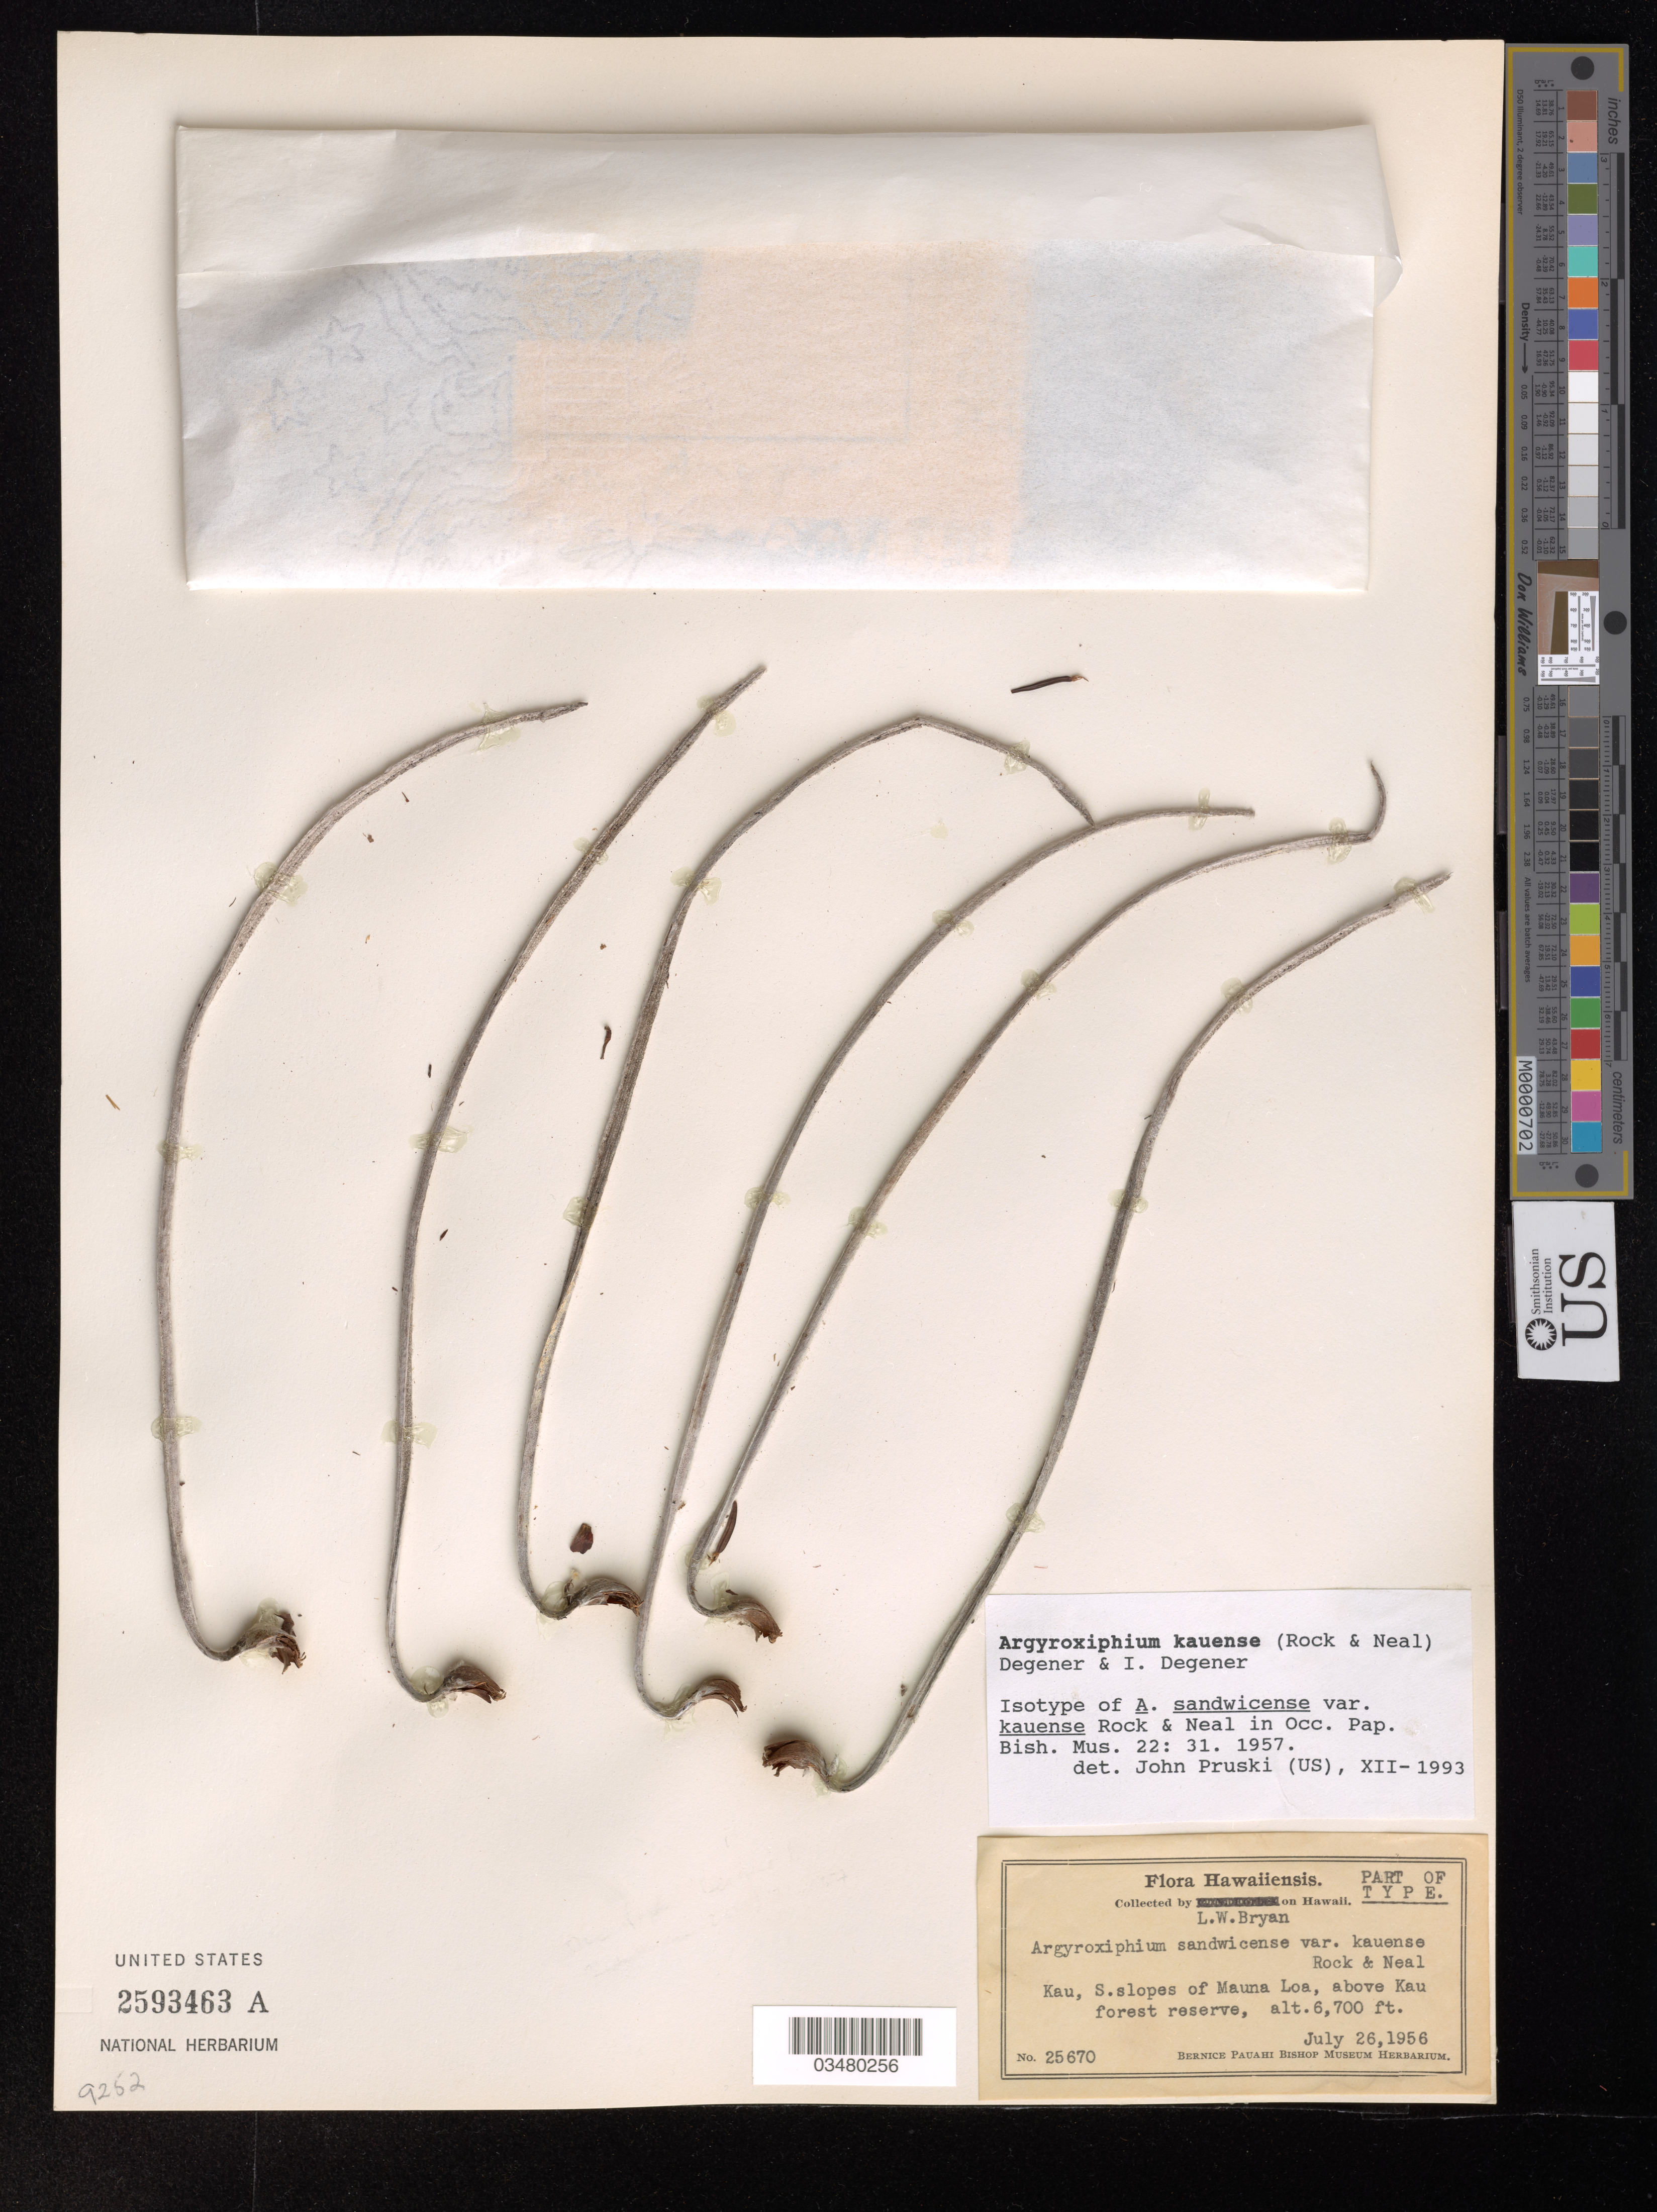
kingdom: Plantae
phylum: Tracheophyta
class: Magnoliopsida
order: Asterales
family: Asteraceae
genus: Argyroxiphium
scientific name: Argyroxiphium sandwicense var. kauense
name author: Rock & Neal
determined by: Pruski, J. F.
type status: Isotype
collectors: L. Bryan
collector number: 25670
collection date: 1956-07-26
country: United States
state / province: Hawaii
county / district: Hawaii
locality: Kau, S. slopes of Mauna Loa, above Kau Forest Reserve.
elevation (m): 2042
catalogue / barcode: US 2593463A